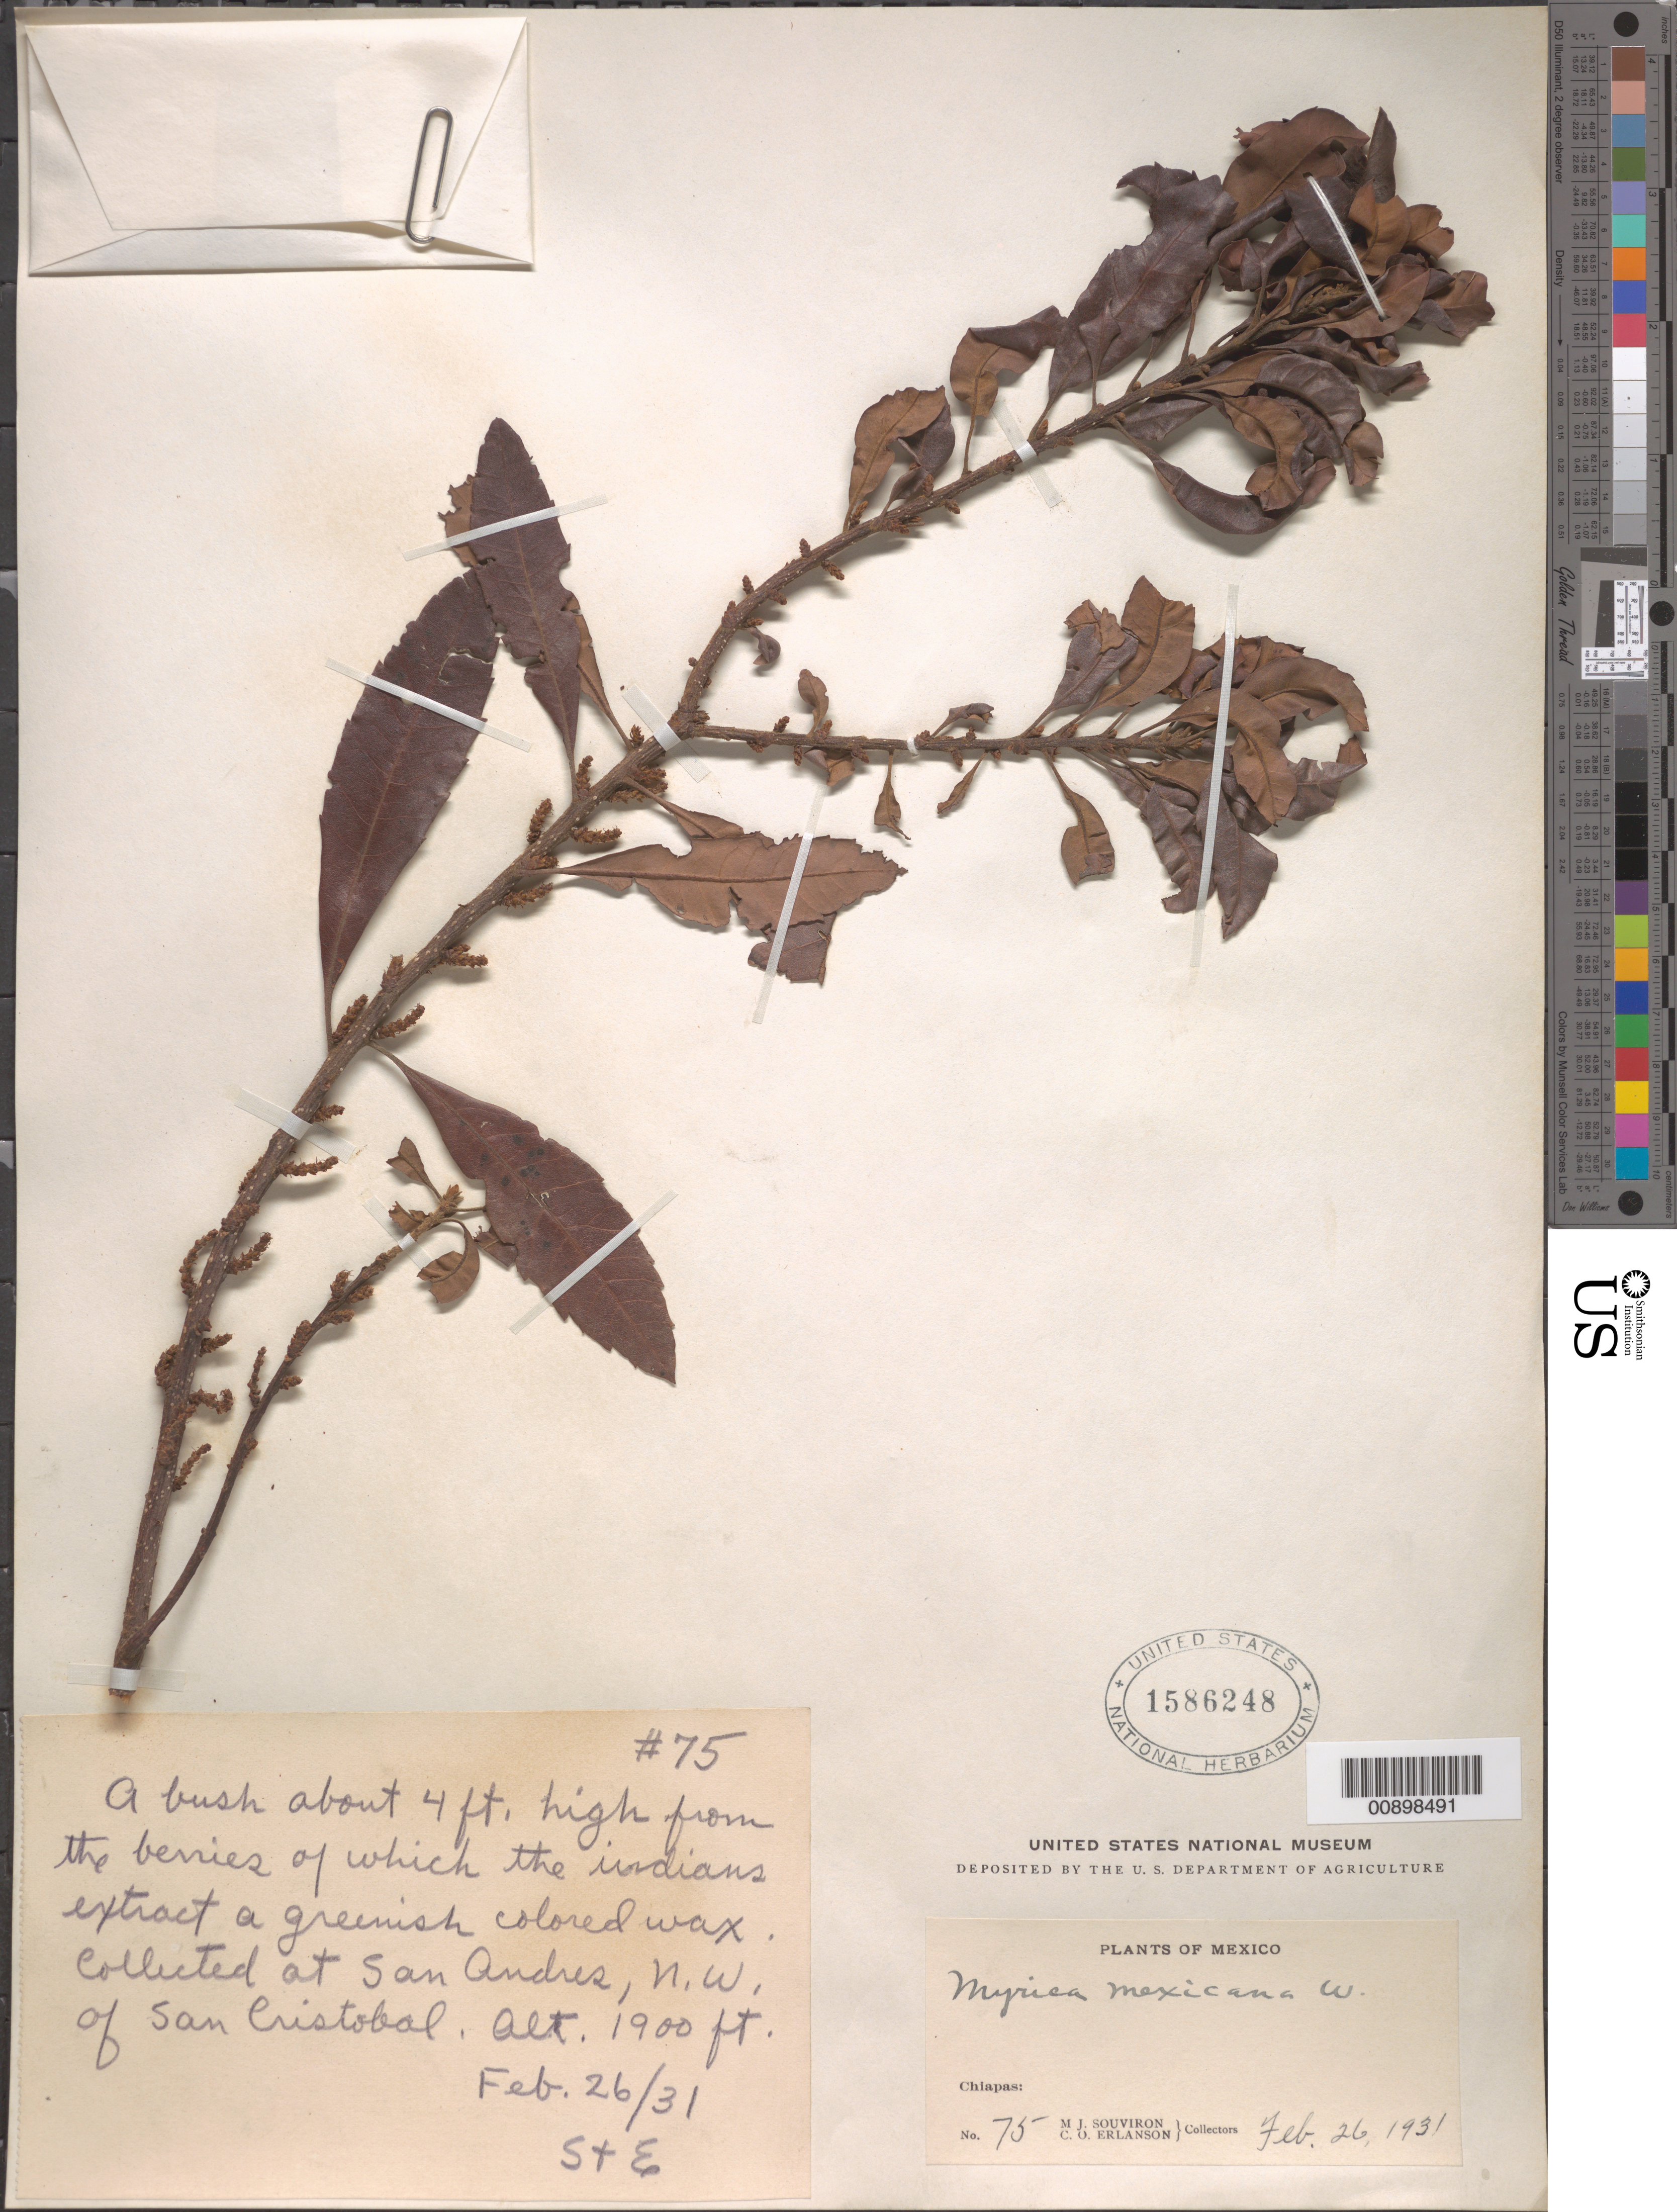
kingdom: Plantae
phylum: Tracheophyta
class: Magnoliopsida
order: Fagales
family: Myricaceae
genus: Myrica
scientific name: Myrica mexicana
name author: Humb. & Bonpl. ex Willd.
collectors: M. J. Souviron & C. O. Erlanson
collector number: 75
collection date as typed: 26 Feb 1931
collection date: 1931-02-26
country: Mexico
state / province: Chiapas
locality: Chiapas: San Andres, NW of San Cristóbal.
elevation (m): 579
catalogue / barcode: US 1586248